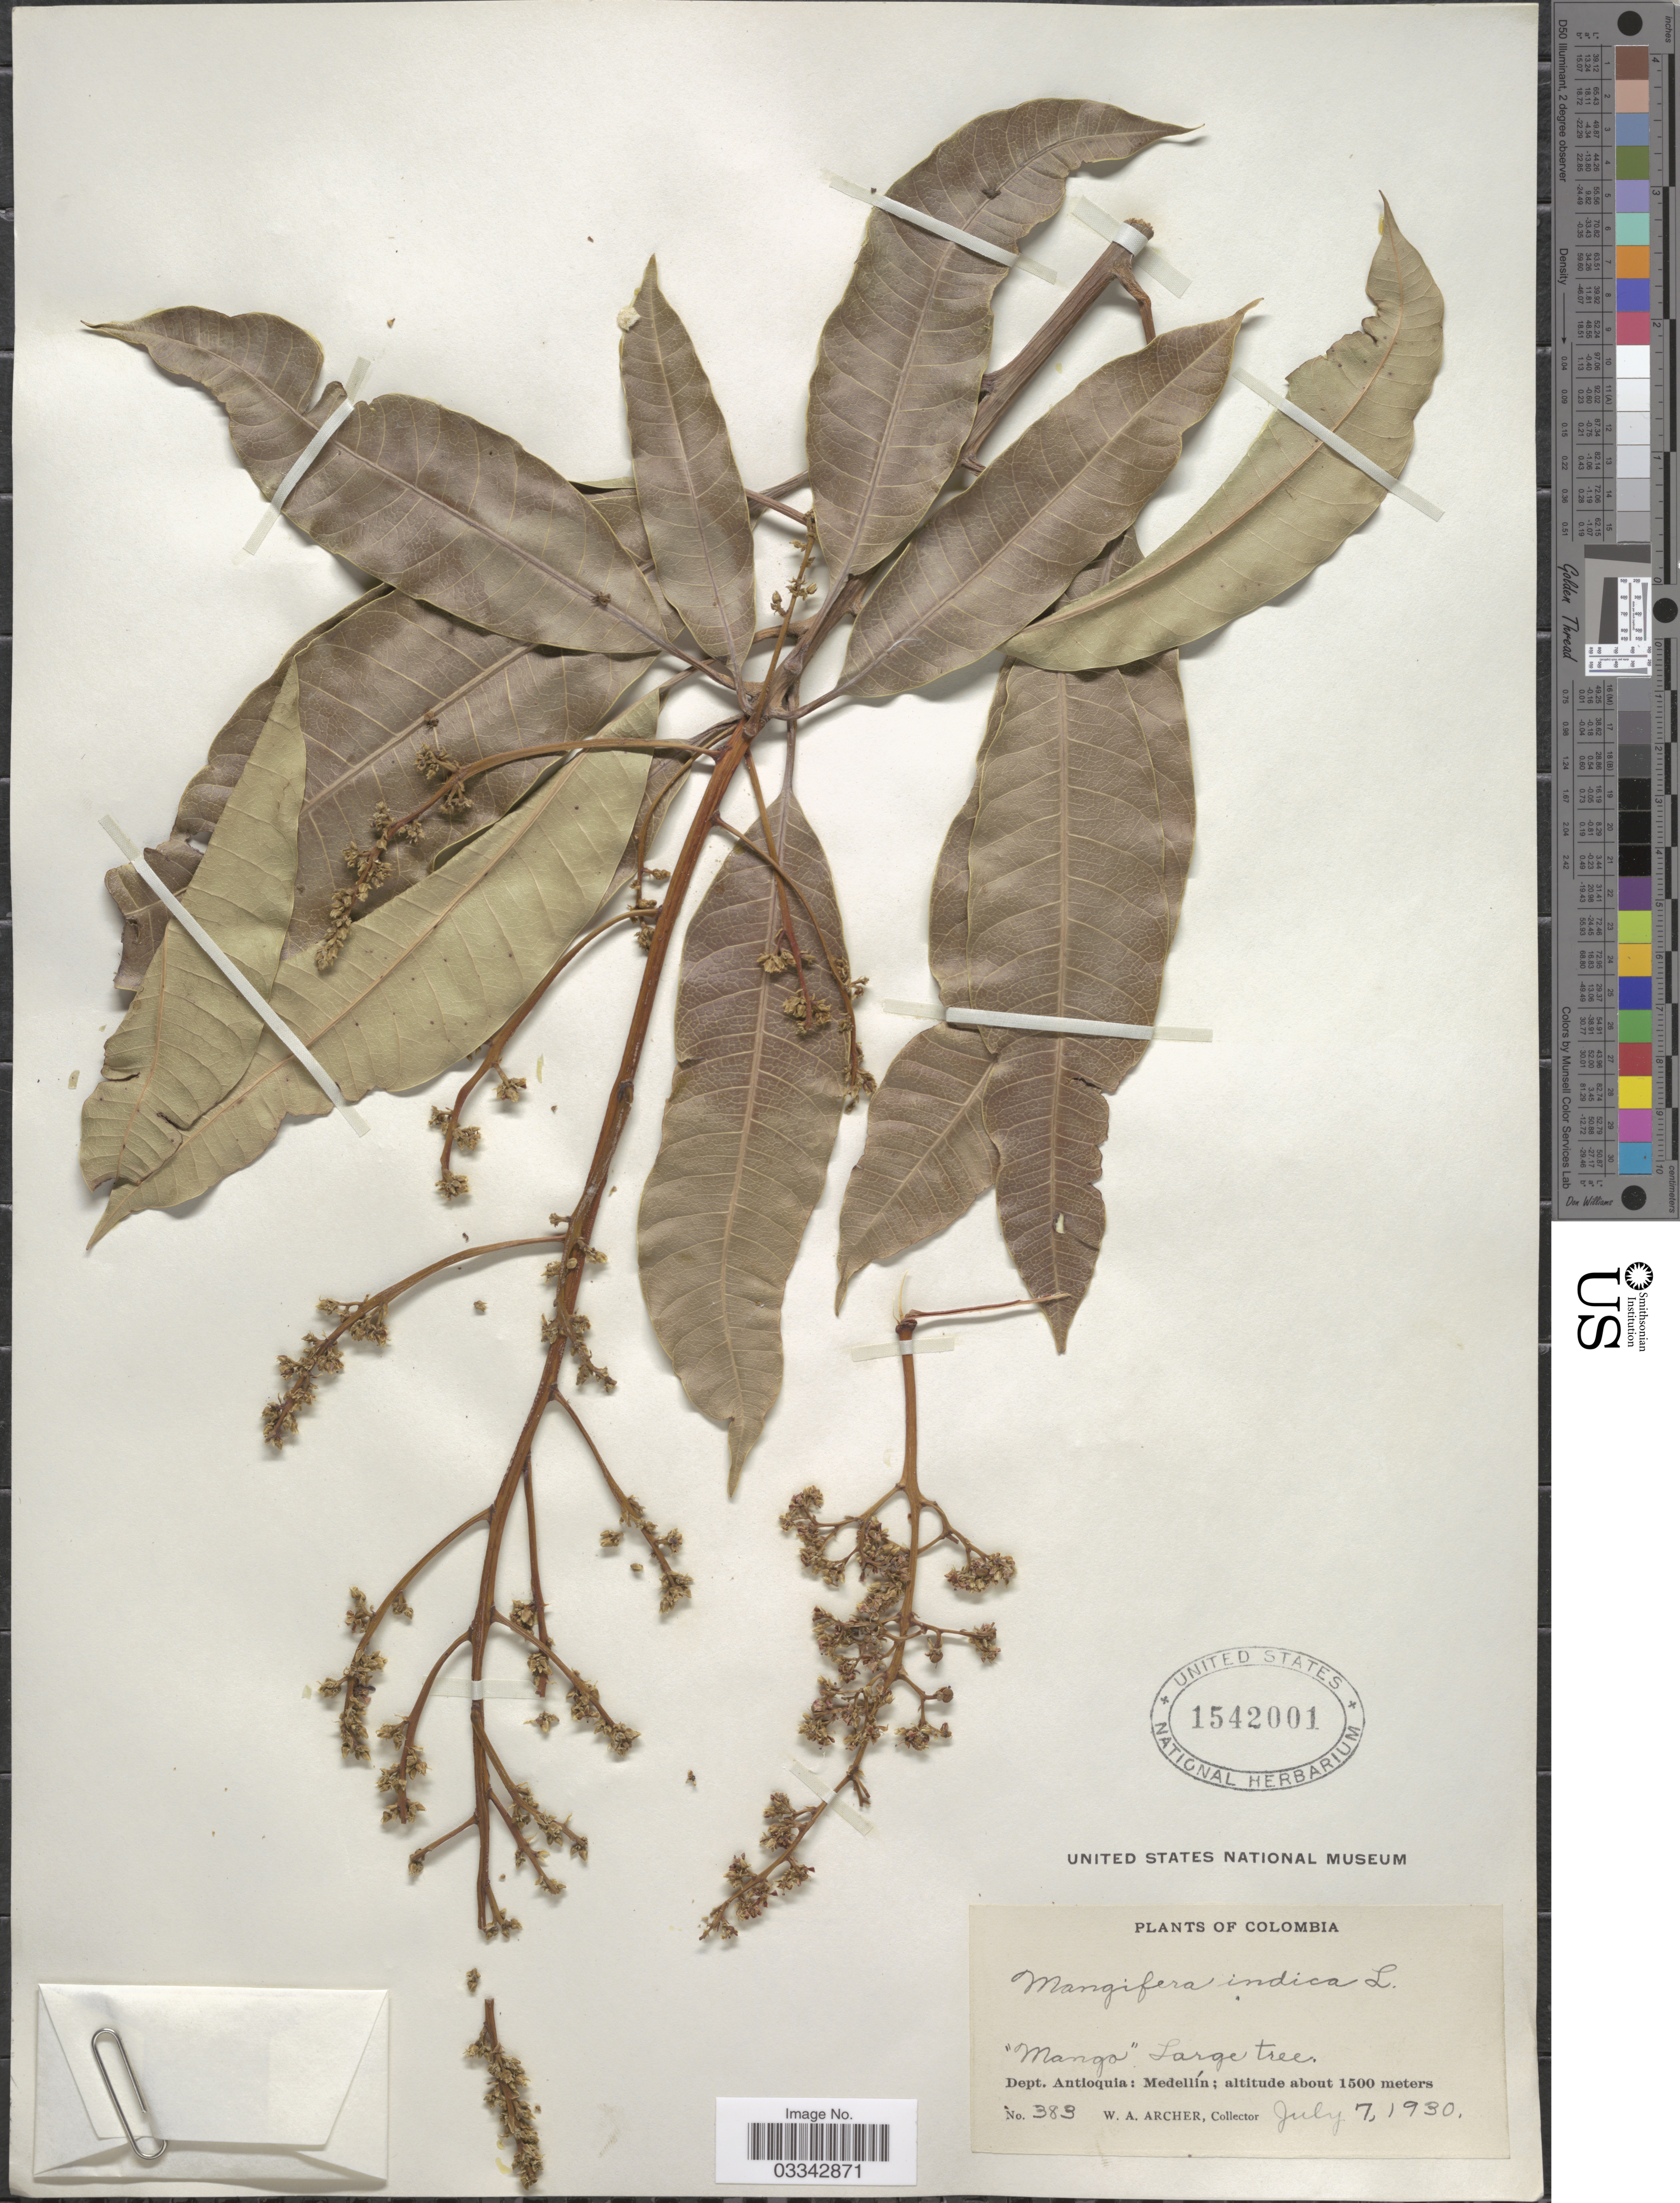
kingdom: Plantae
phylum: Tracheophyta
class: Magnoliopsida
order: Sapindales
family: Anacardiaceae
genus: Mangifera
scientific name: Mangifera indica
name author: L.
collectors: W. Archer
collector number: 383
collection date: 1930-07-07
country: Colombia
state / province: Antioquia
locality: Dept. Antioquia: Medellín.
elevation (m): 1500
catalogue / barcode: US 1542001